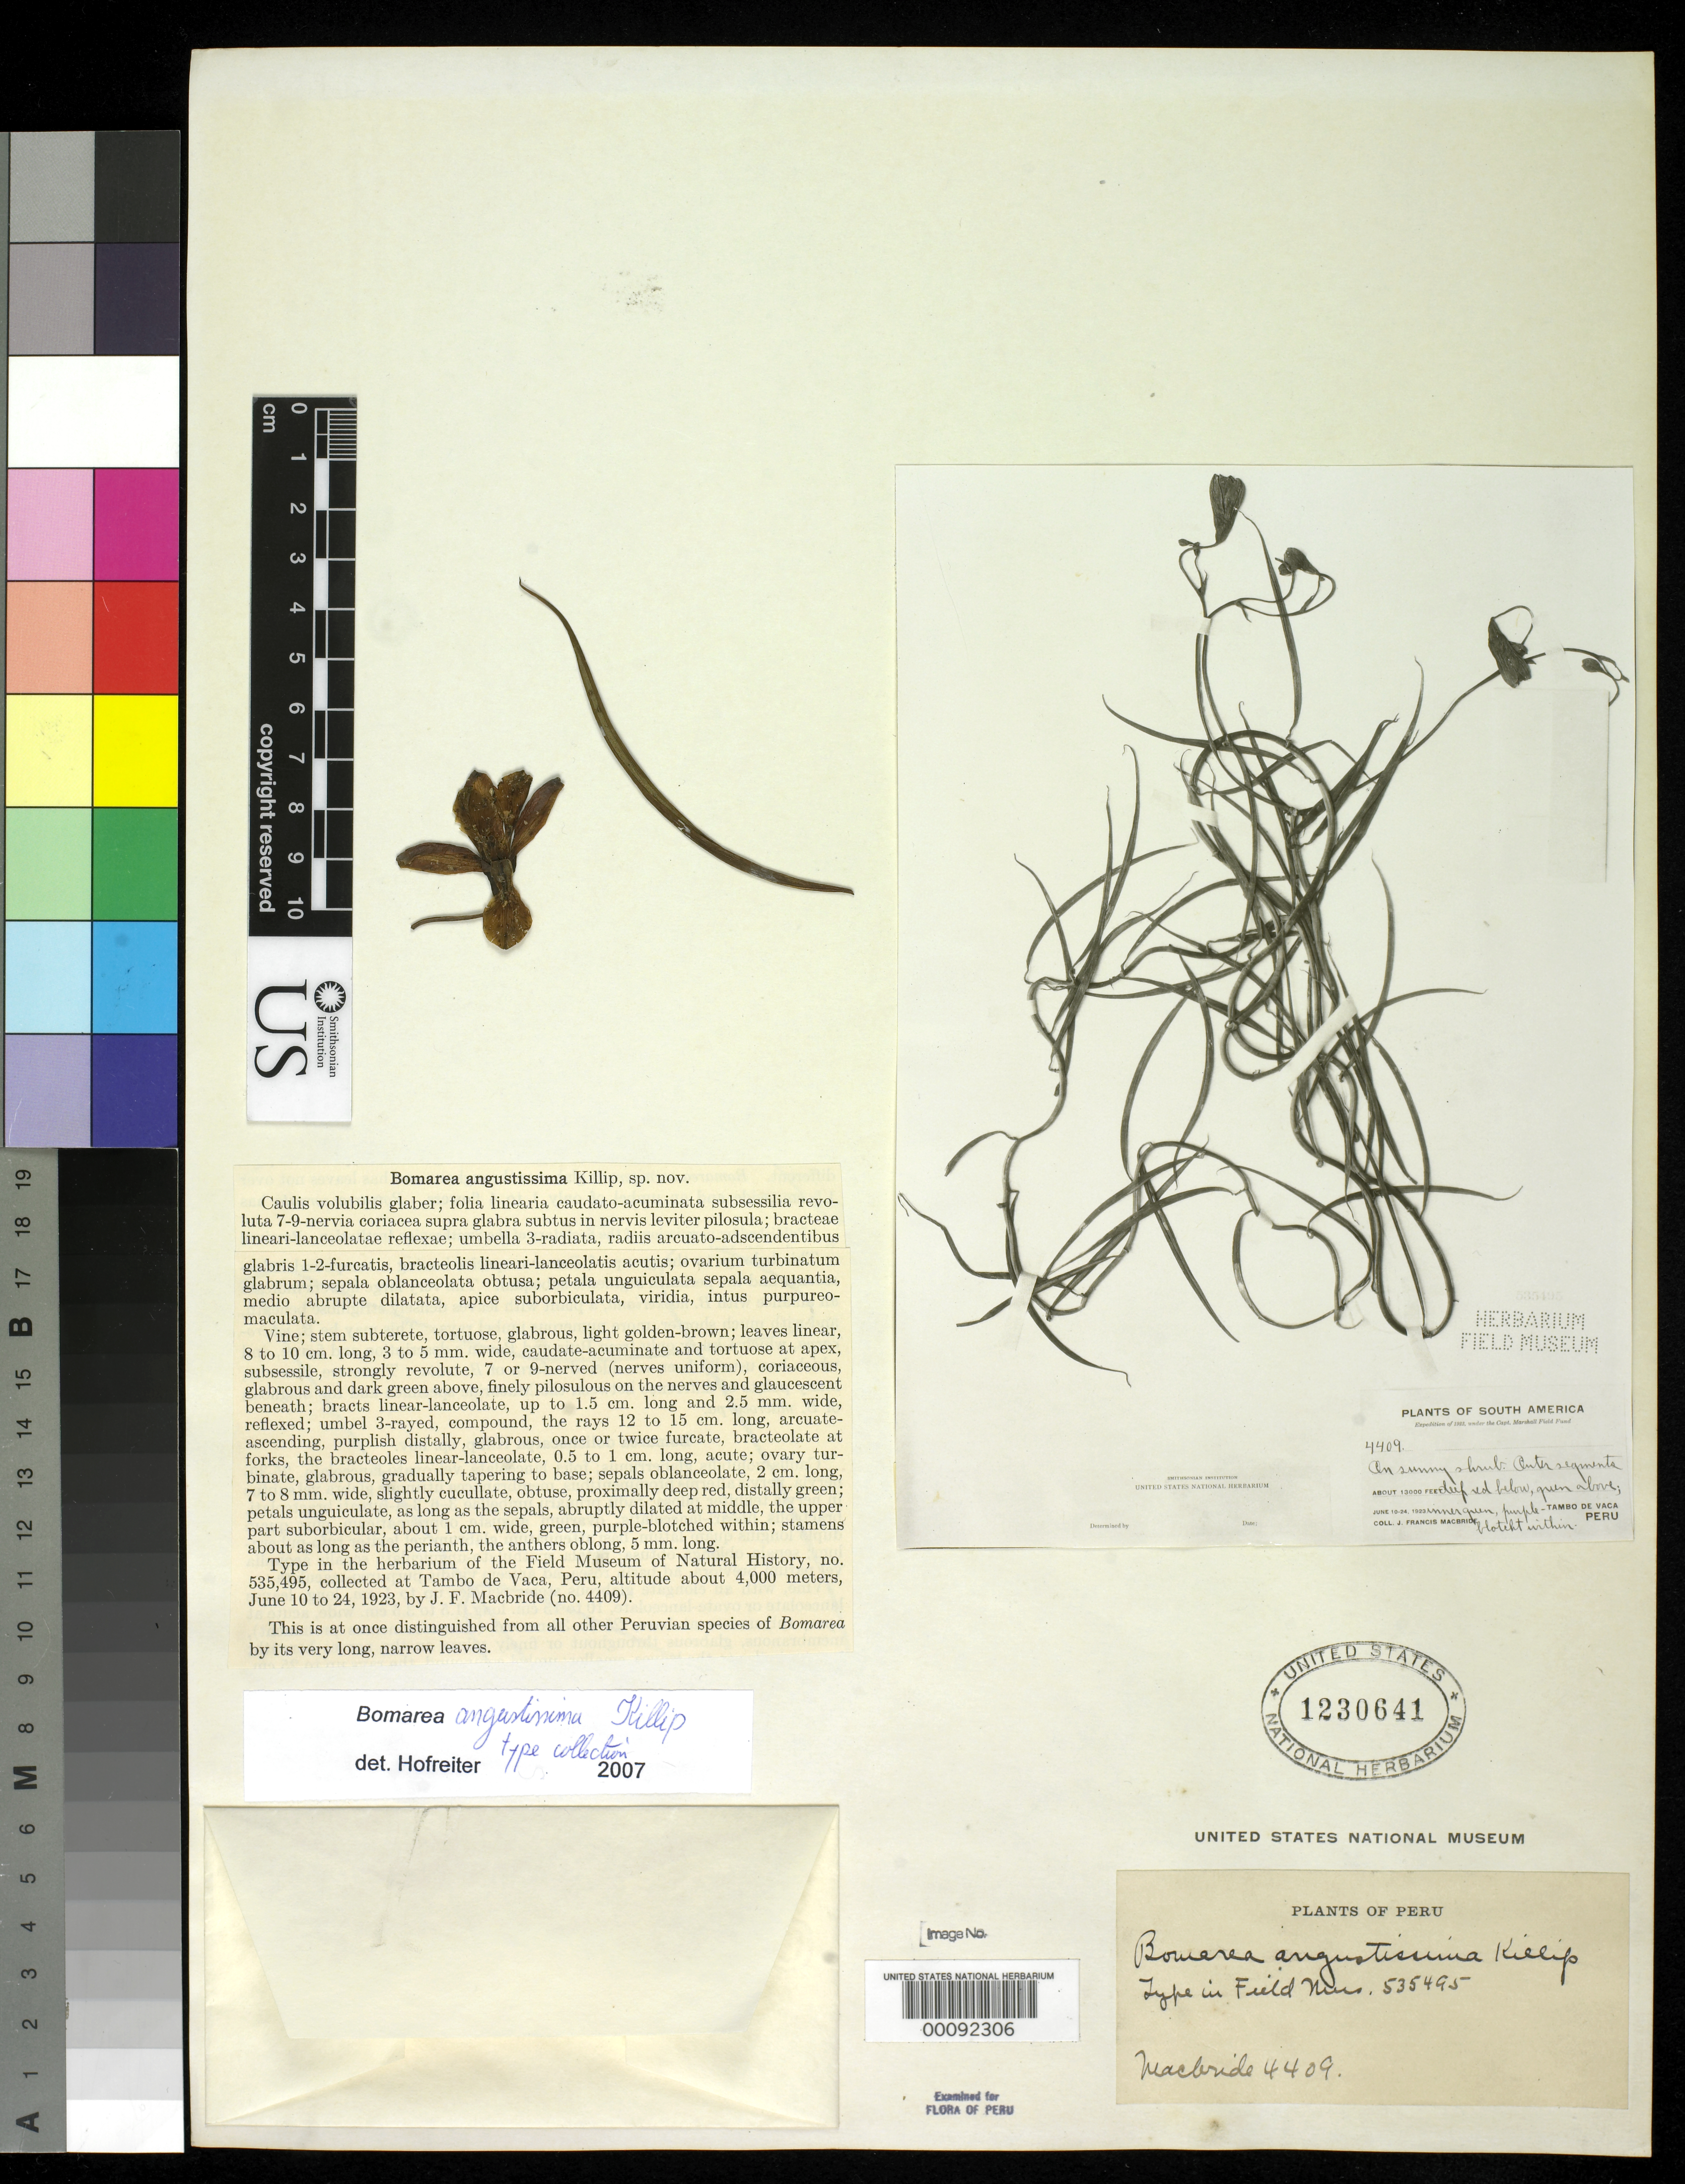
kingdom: Plantae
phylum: Tracheophyta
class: Liliopsida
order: Liliales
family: Alstroemeriaceae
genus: Bomarea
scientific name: Bomarea angustissima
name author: Killip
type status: Isotype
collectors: J. F. Macbride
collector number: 4409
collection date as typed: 10 Jun 1923 to 24 Jun 1923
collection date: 1923-06-10/1923-06-24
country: Peru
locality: Tambo de Vaca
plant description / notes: Sheet mounted with photograph and fragment of type specimen ex herb. Field Museum.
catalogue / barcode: US 1230641